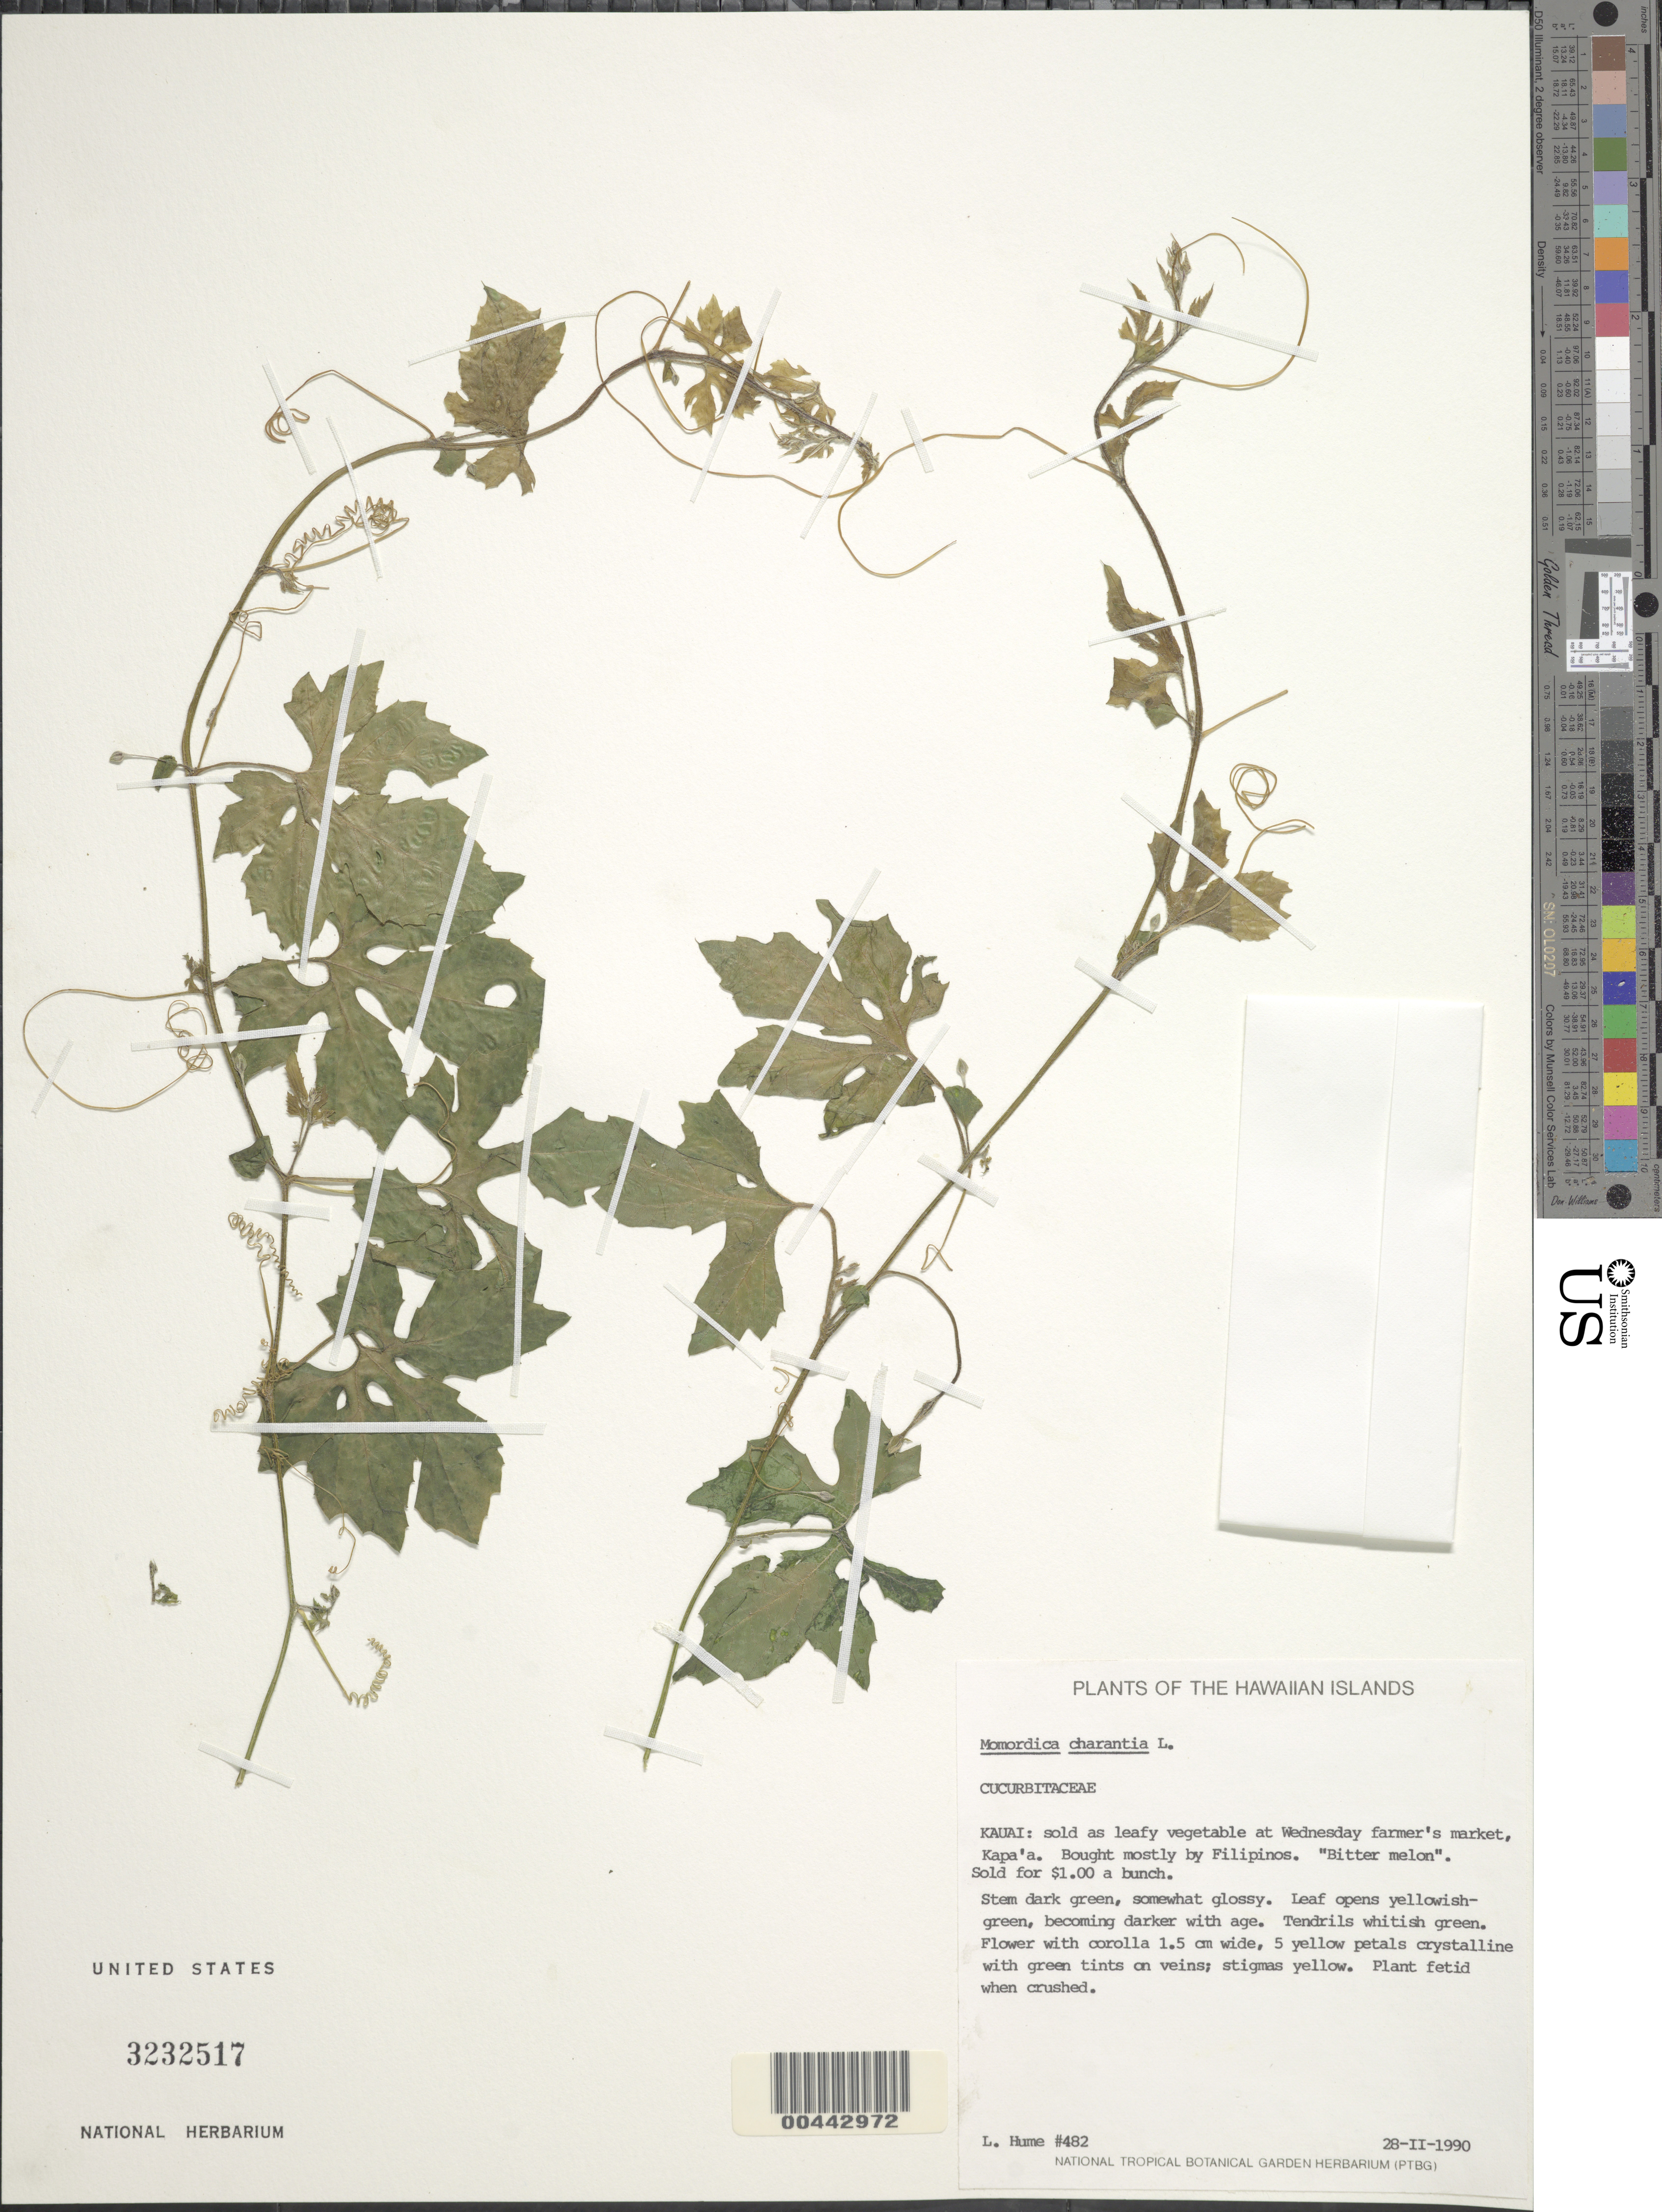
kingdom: Plantae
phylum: Tracheophyta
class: Magnoliopsida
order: Cucurbitales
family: Cucurbitaceae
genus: Momordica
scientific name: Momordica charantia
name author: L.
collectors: L. Hume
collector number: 482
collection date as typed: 28 Feb 1990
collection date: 1990-02-28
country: United States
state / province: Hawaii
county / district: Kauai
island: Kaua'i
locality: Wednesday farmer's market, Kapa'a.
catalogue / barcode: US 3232517